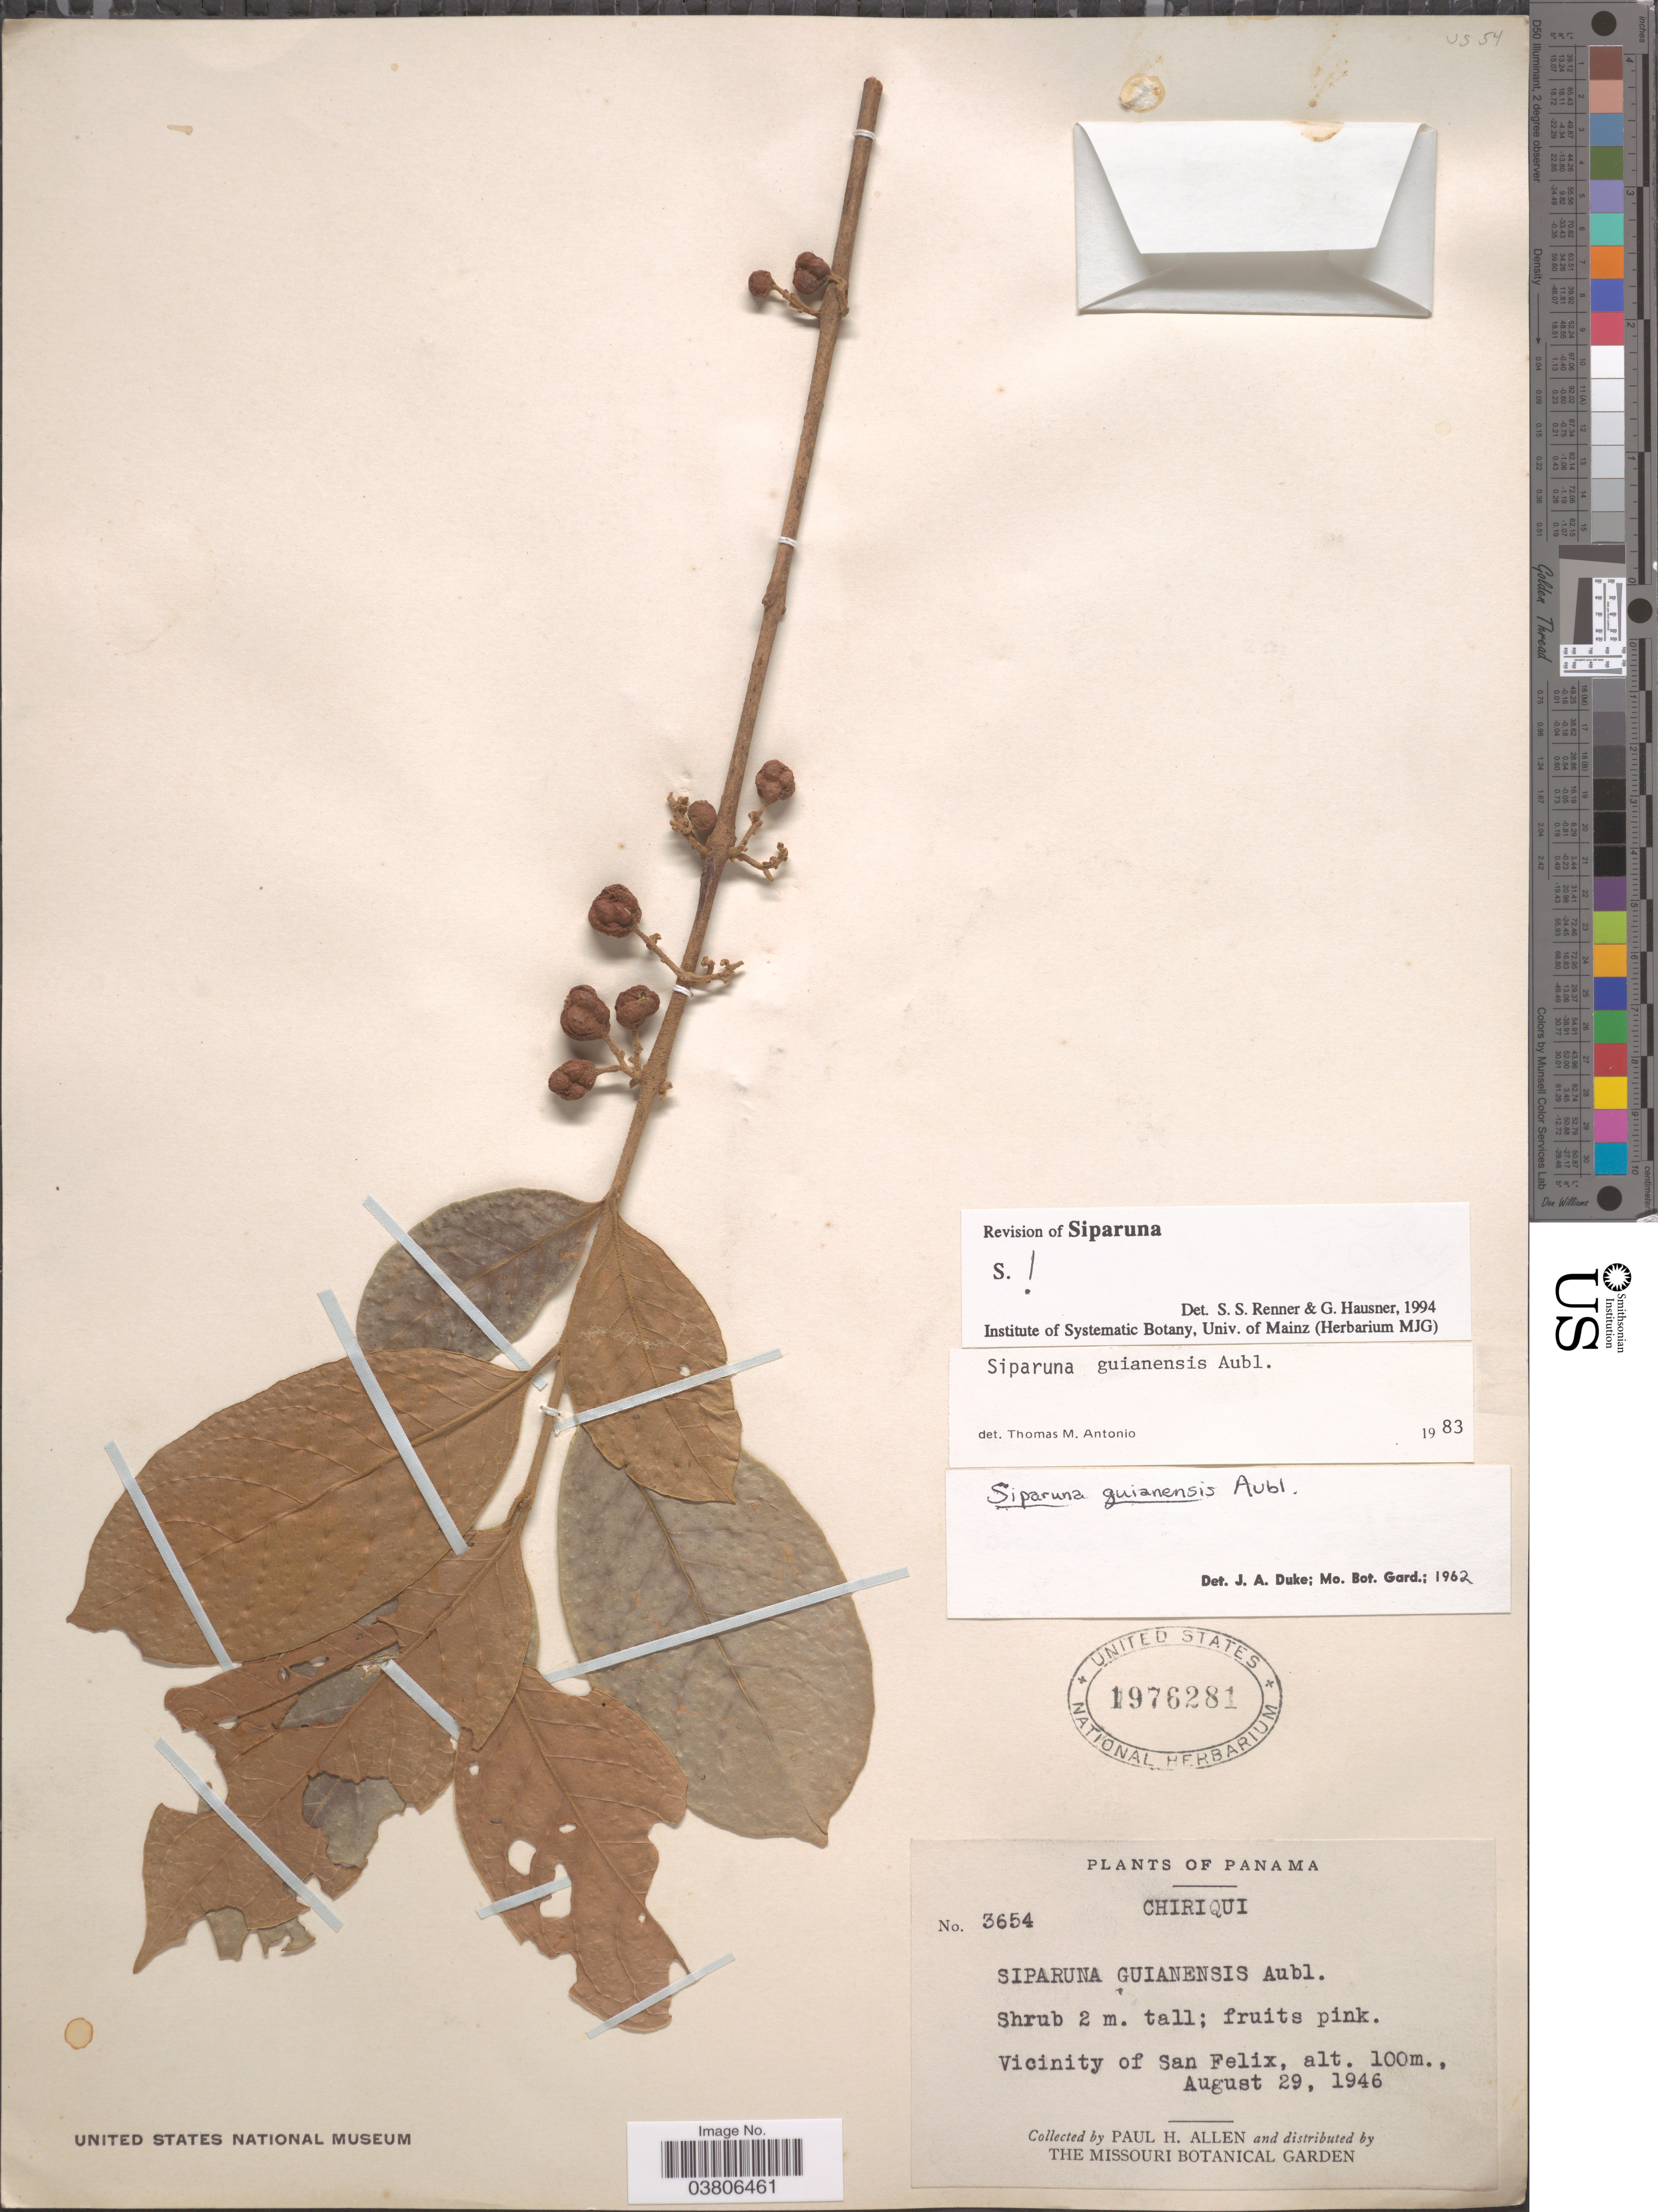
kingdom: Plantae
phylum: Tracheophyta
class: Magnoliopsida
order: Laurales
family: Siparunaceae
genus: Siparuna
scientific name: Siparuna guianensis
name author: Aubl.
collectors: P. H. Allen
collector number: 3654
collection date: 1946-08-29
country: Panama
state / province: Chiriqui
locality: Vicinity of San Felix.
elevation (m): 100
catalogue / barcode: US 1976281